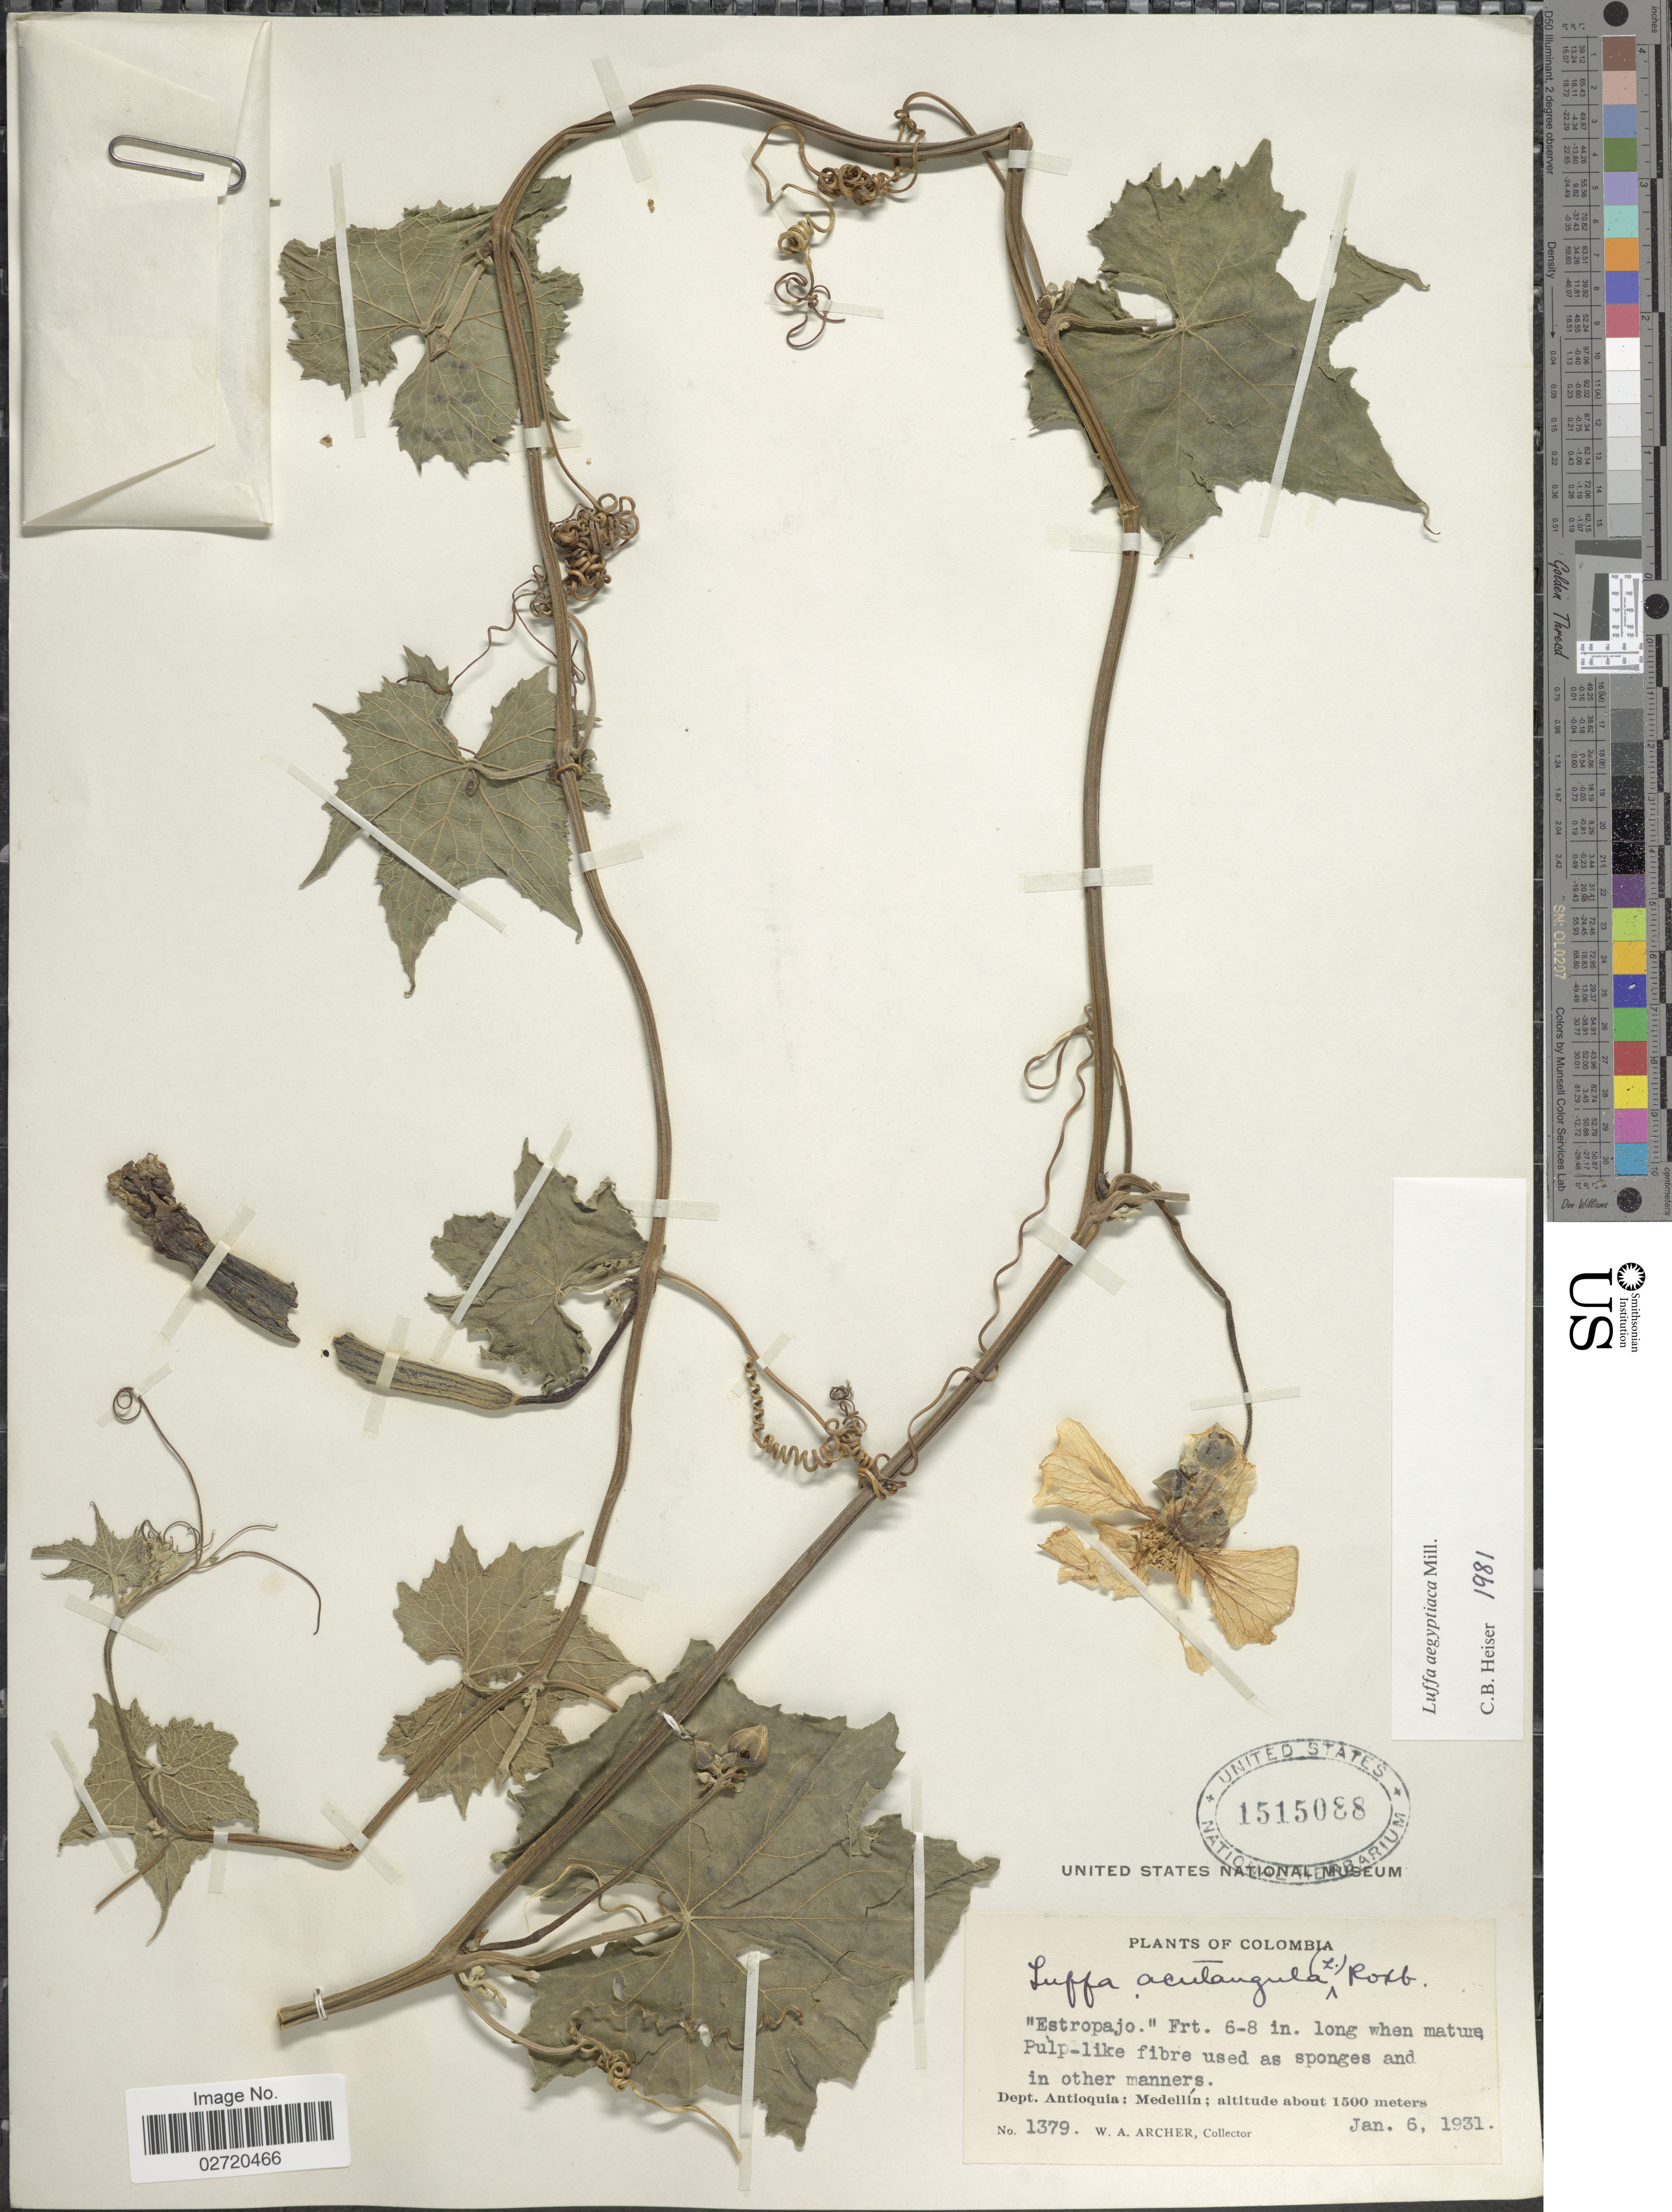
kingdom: Plantae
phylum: Tracheophyta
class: Magnoliopsida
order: Cucurbitales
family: Cucurbitaceae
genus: Luffa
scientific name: Luffa aegyptiaca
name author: Mill.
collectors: W. A. Archer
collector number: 1379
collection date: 1931-01-06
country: Colombia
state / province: Antioquia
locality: Dept. Antioquia: Medellin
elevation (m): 1500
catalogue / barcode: US 1515088